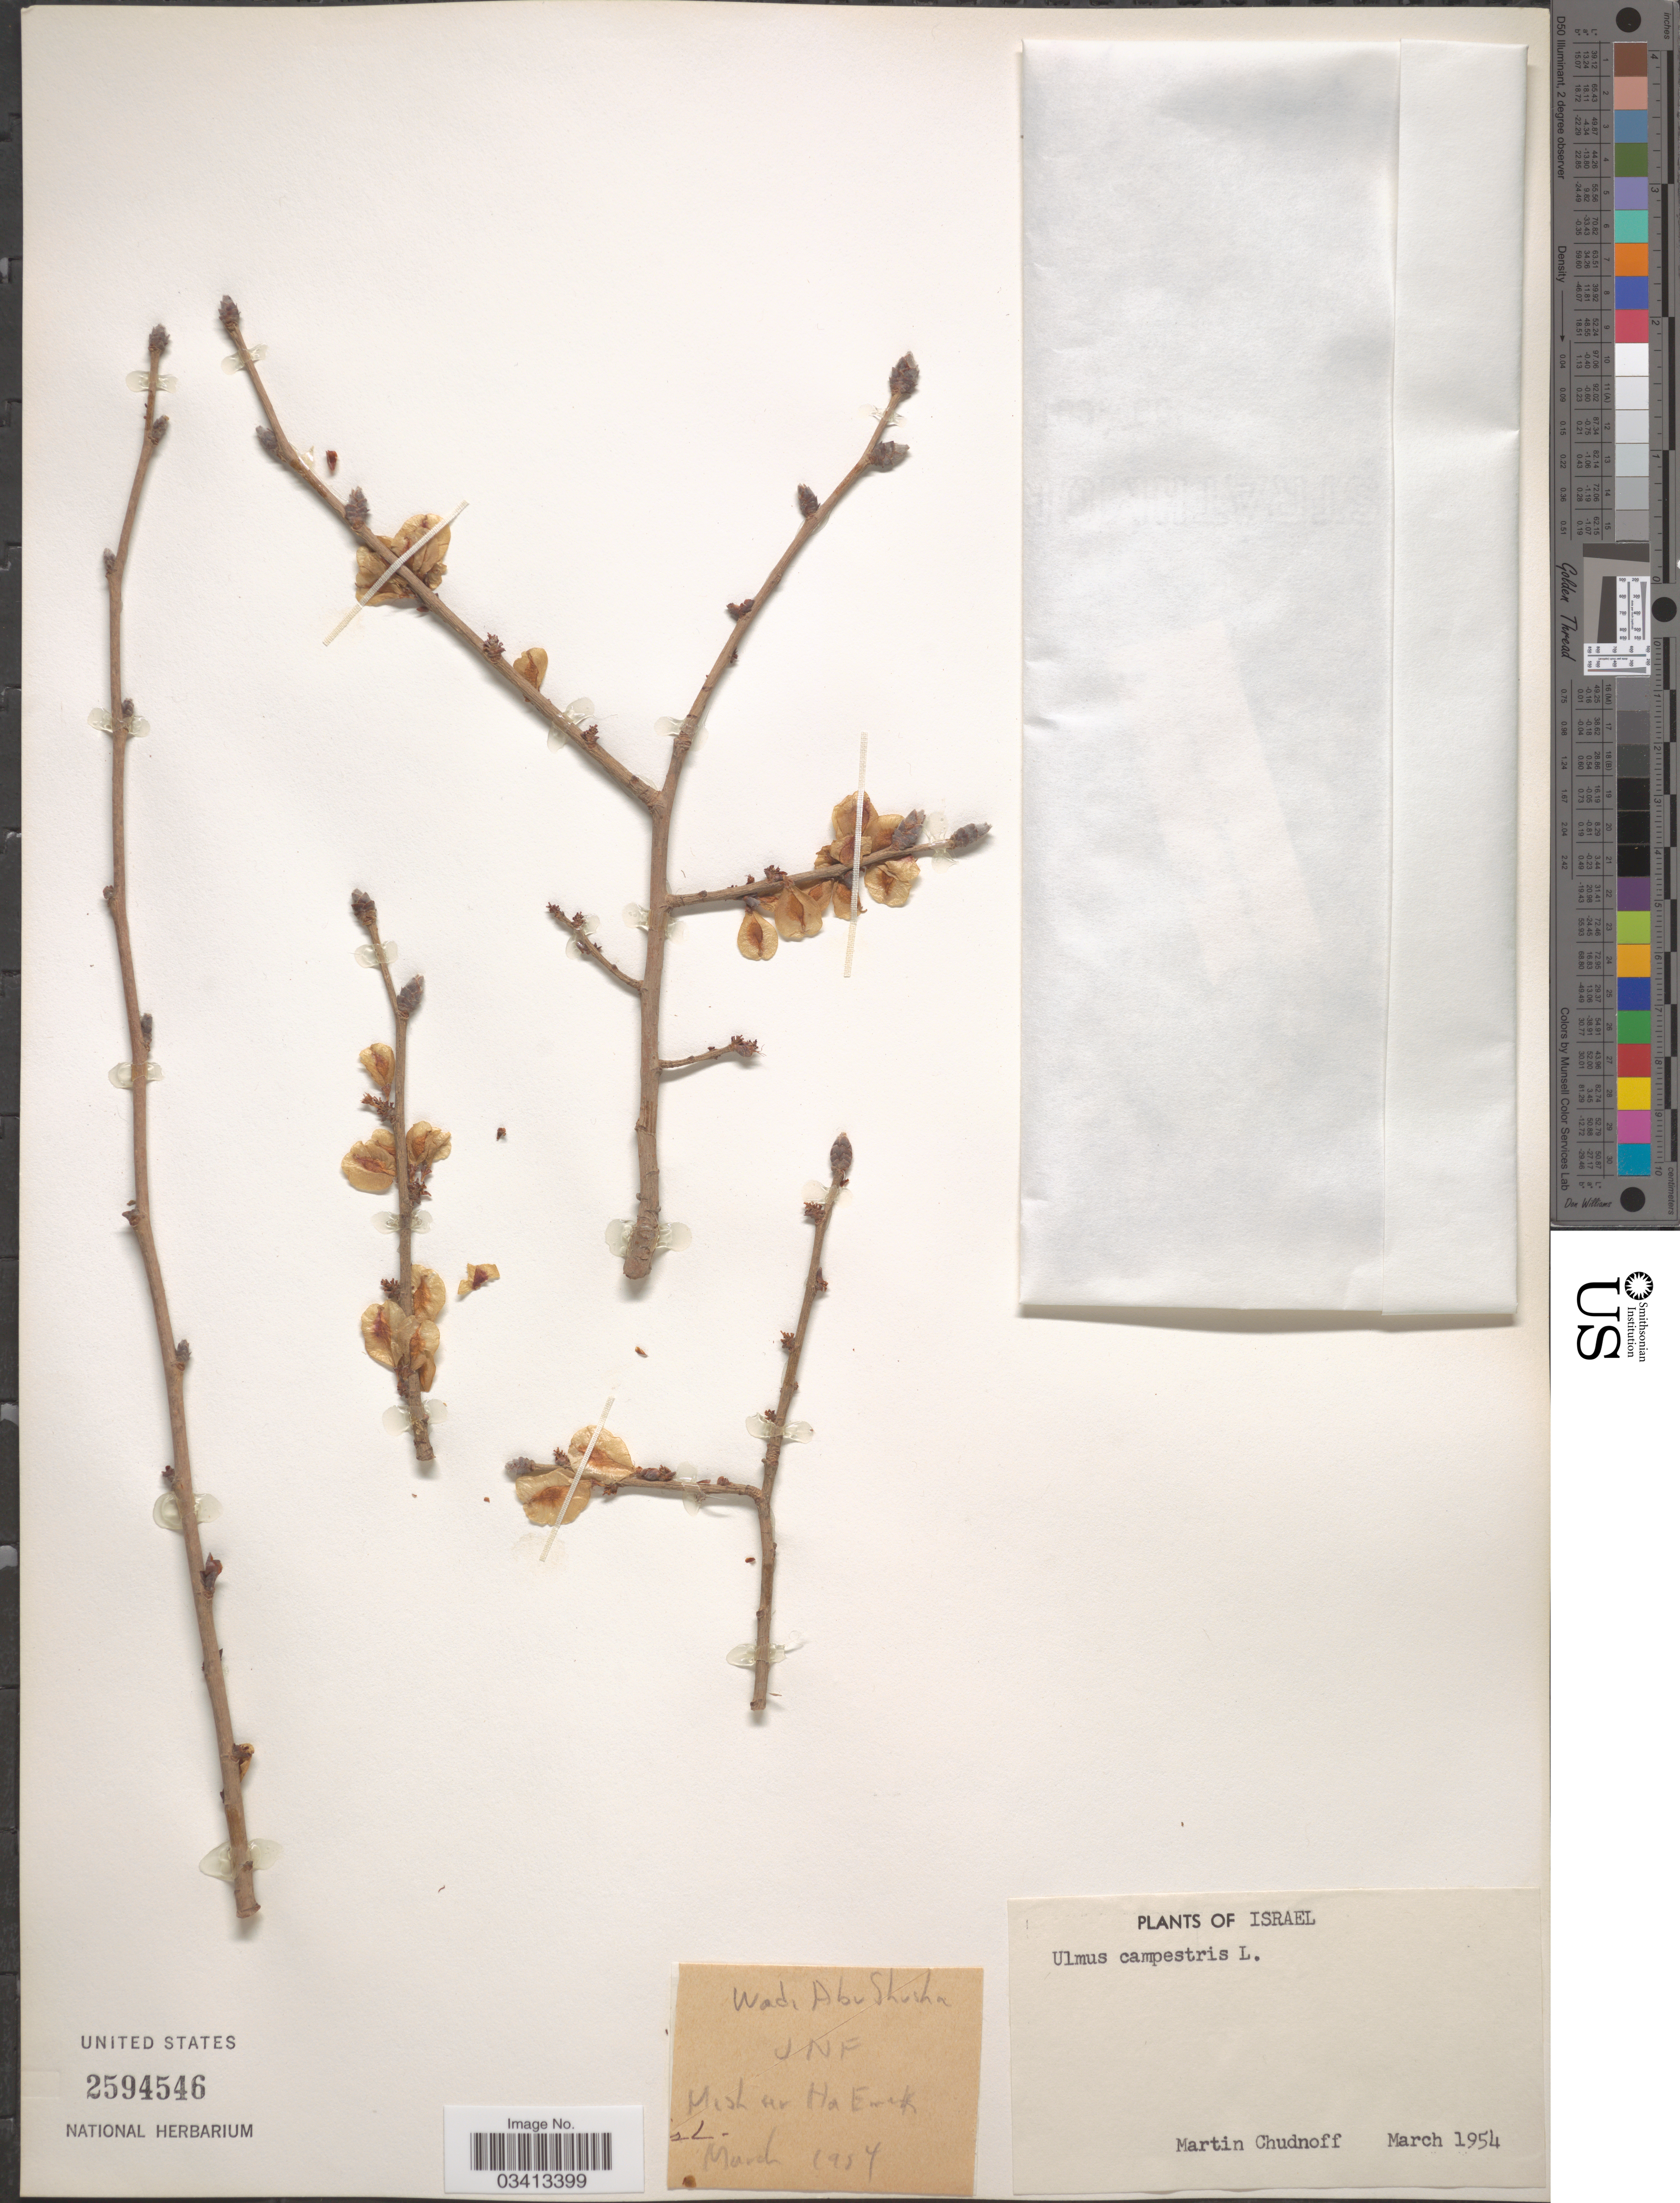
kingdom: Plantae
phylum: Tracheophyta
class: Magnoliopsida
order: Rosales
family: Ulmaceae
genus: Ulmus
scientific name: Ulmus glabra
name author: Huds.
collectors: M. Chudnoff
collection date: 1954-03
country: Israel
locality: Wadi Abu Shusha. Mish ur Ha Enek. [interpreted] [unsure placement]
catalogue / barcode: US 2594546